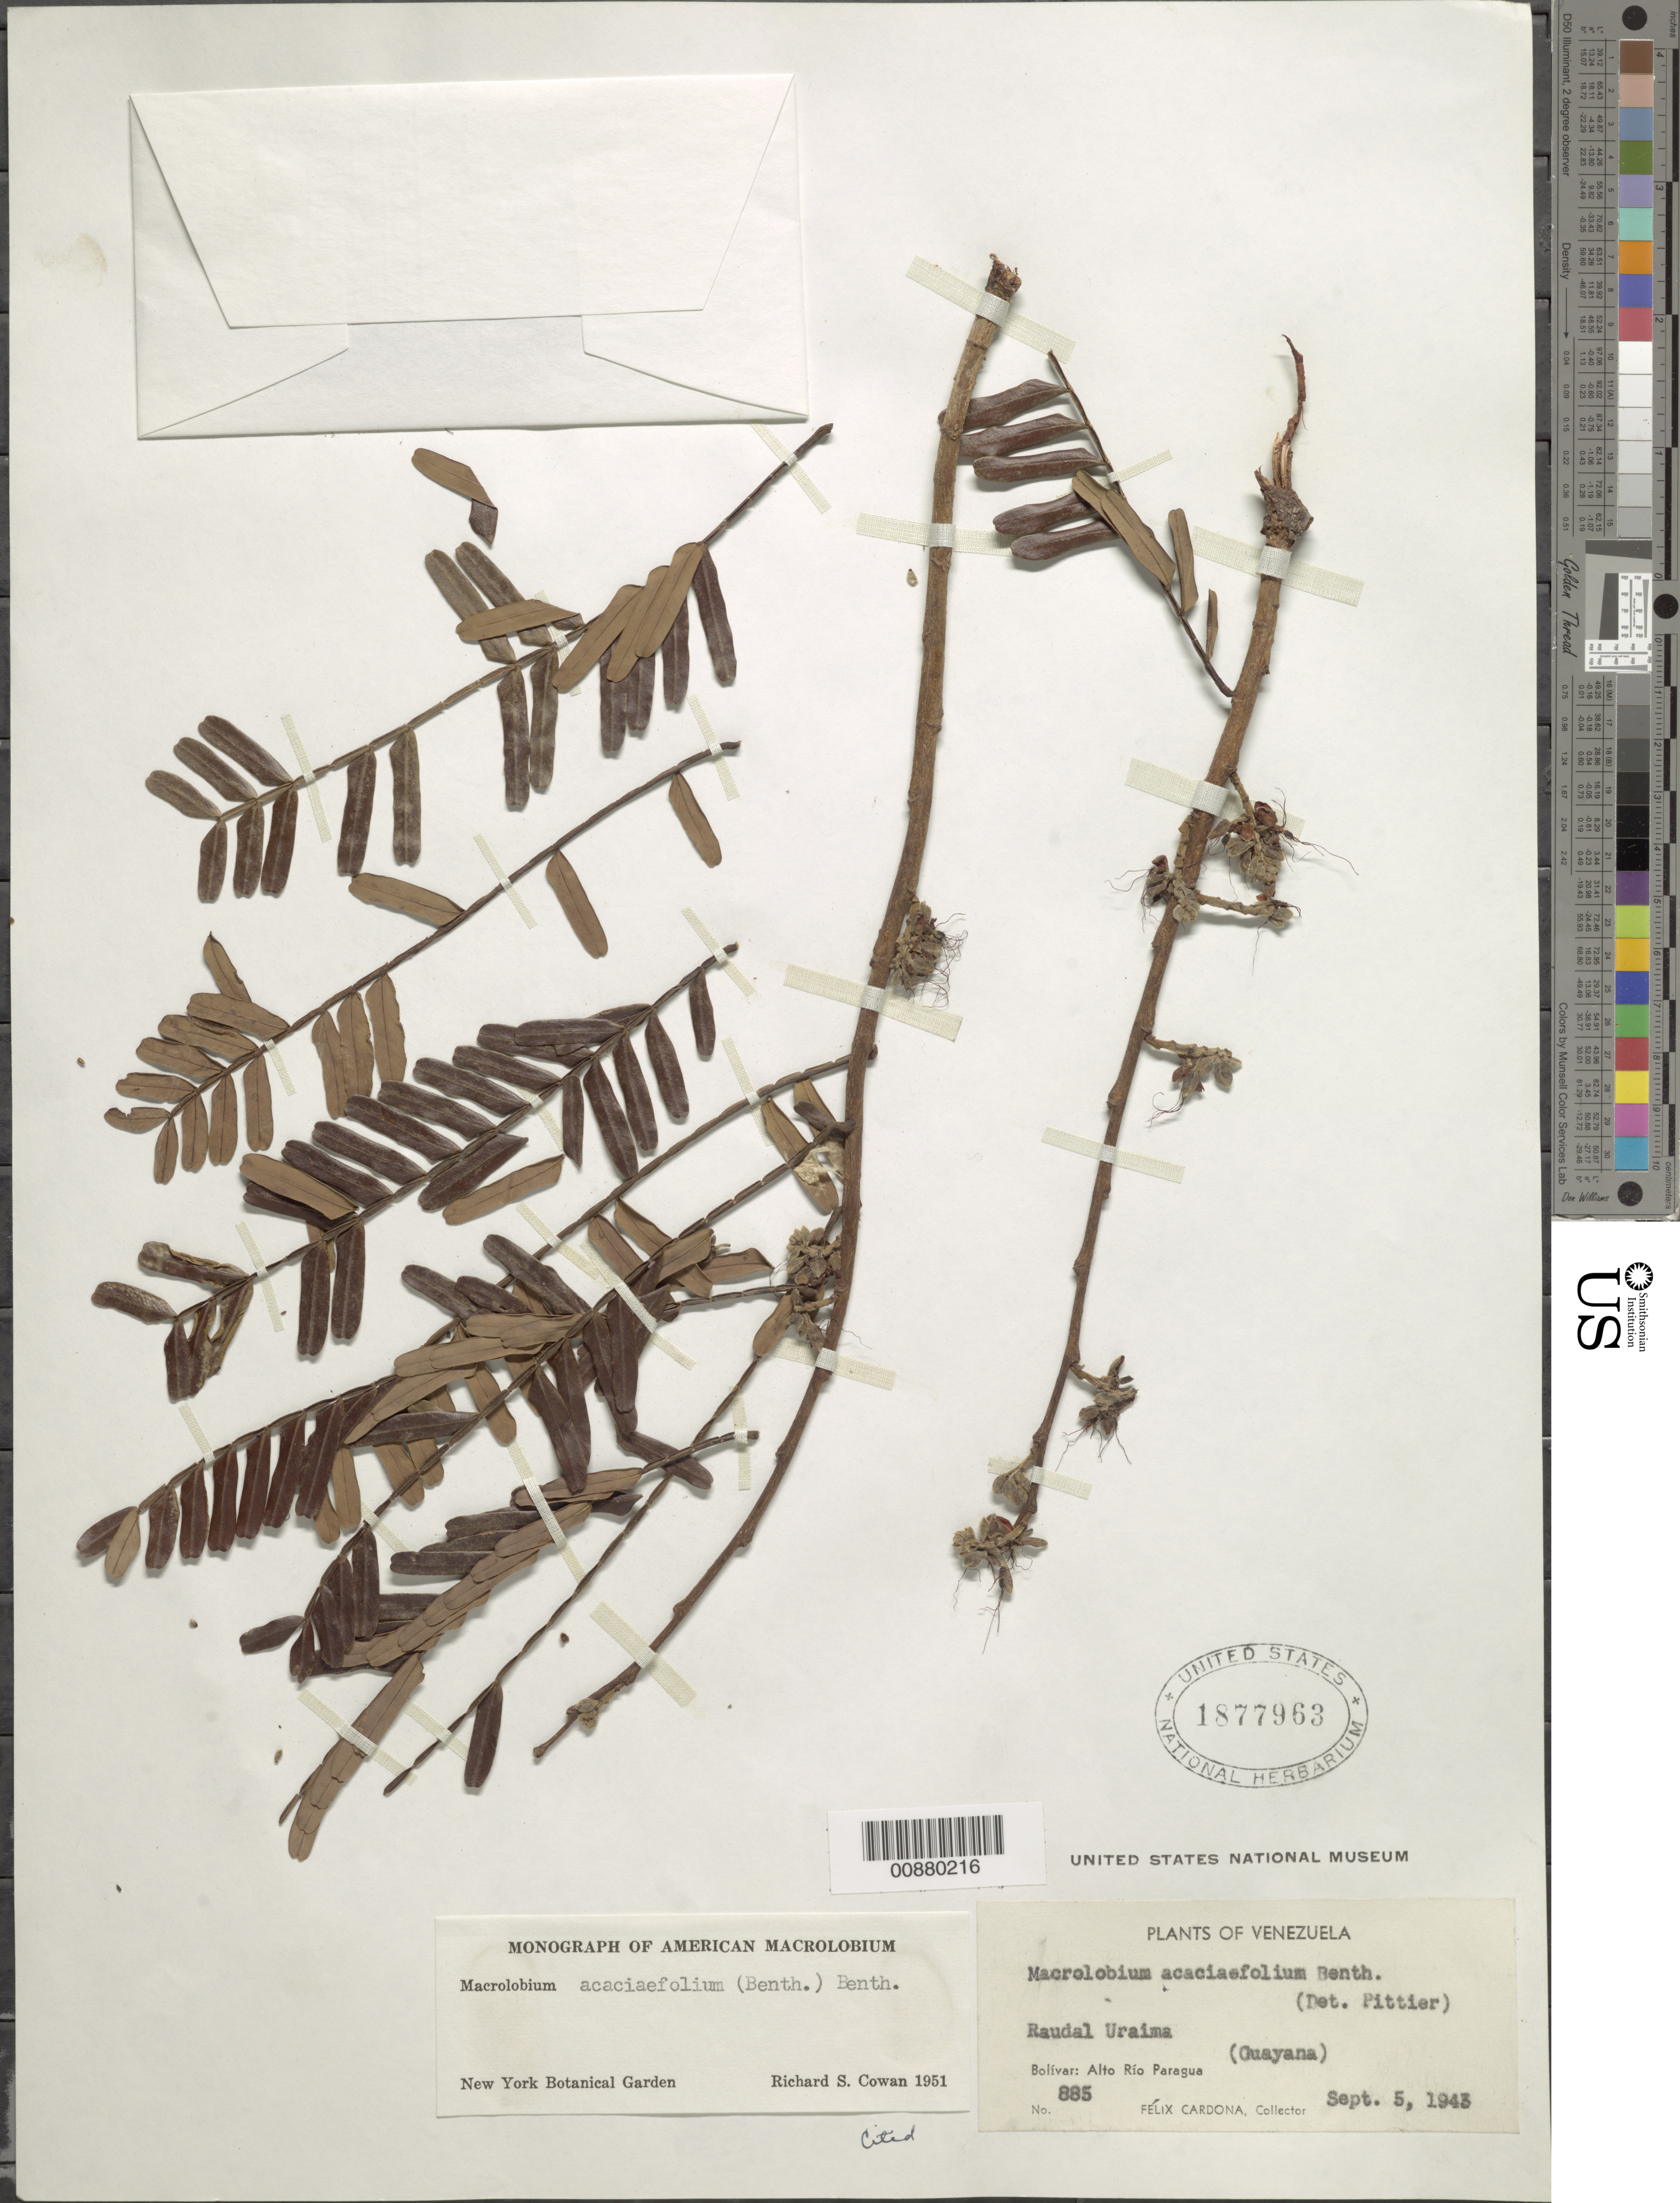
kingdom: Plantae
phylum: Tracheophyta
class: Magnoliopsida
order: Fabales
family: Fabaceae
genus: Macrolobium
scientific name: Macrolobium acaciifolium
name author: (Benth.) Benth.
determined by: Cowan, R. S.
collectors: F. Cardona Puig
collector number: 885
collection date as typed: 5-Sep-43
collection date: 1943-09-05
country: Venezuela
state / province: Bolívar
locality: Alto Río Paragua, Raudal Uraima (Guayana)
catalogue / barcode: US 1877963